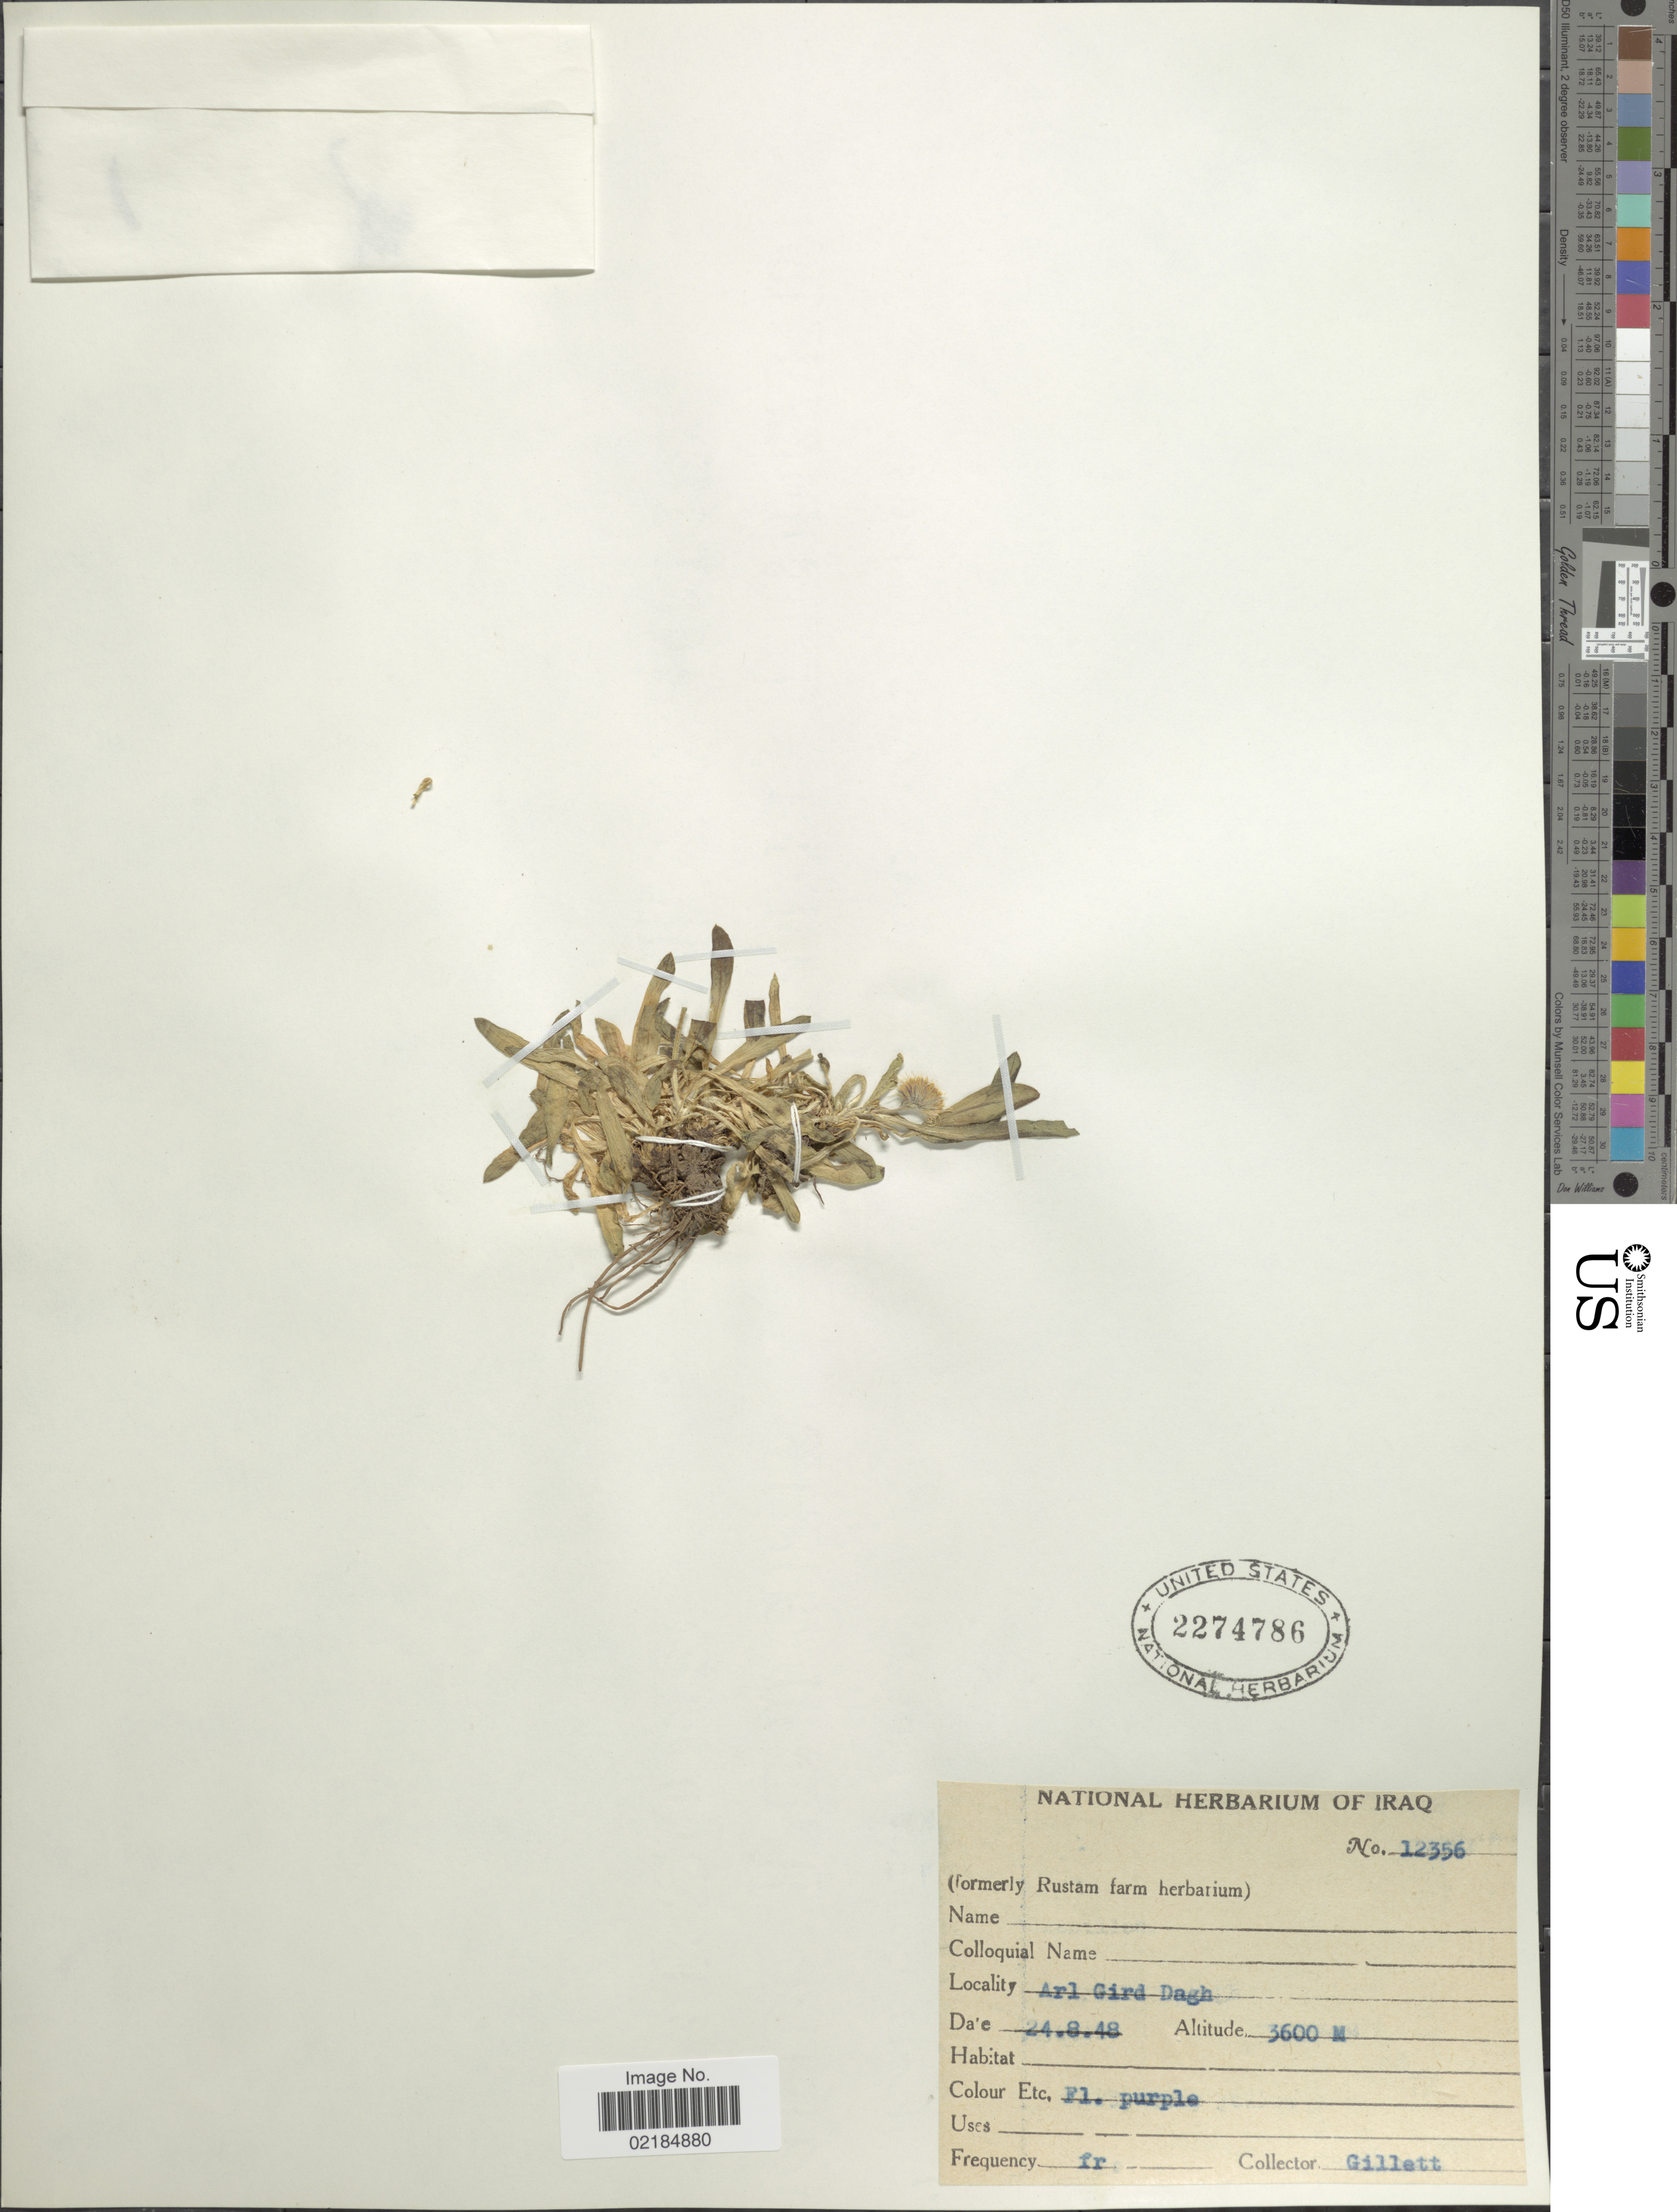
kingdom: Plantae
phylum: Tracheophyta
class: Magnoliopsida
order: Asterales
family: Asteraceae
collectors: Gillett, --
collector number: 12356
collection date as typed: Transcribed d/m/y: 24/8/48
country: Iraq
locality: Arl Gird Dagh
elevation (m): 3600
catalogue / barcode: US 2274786